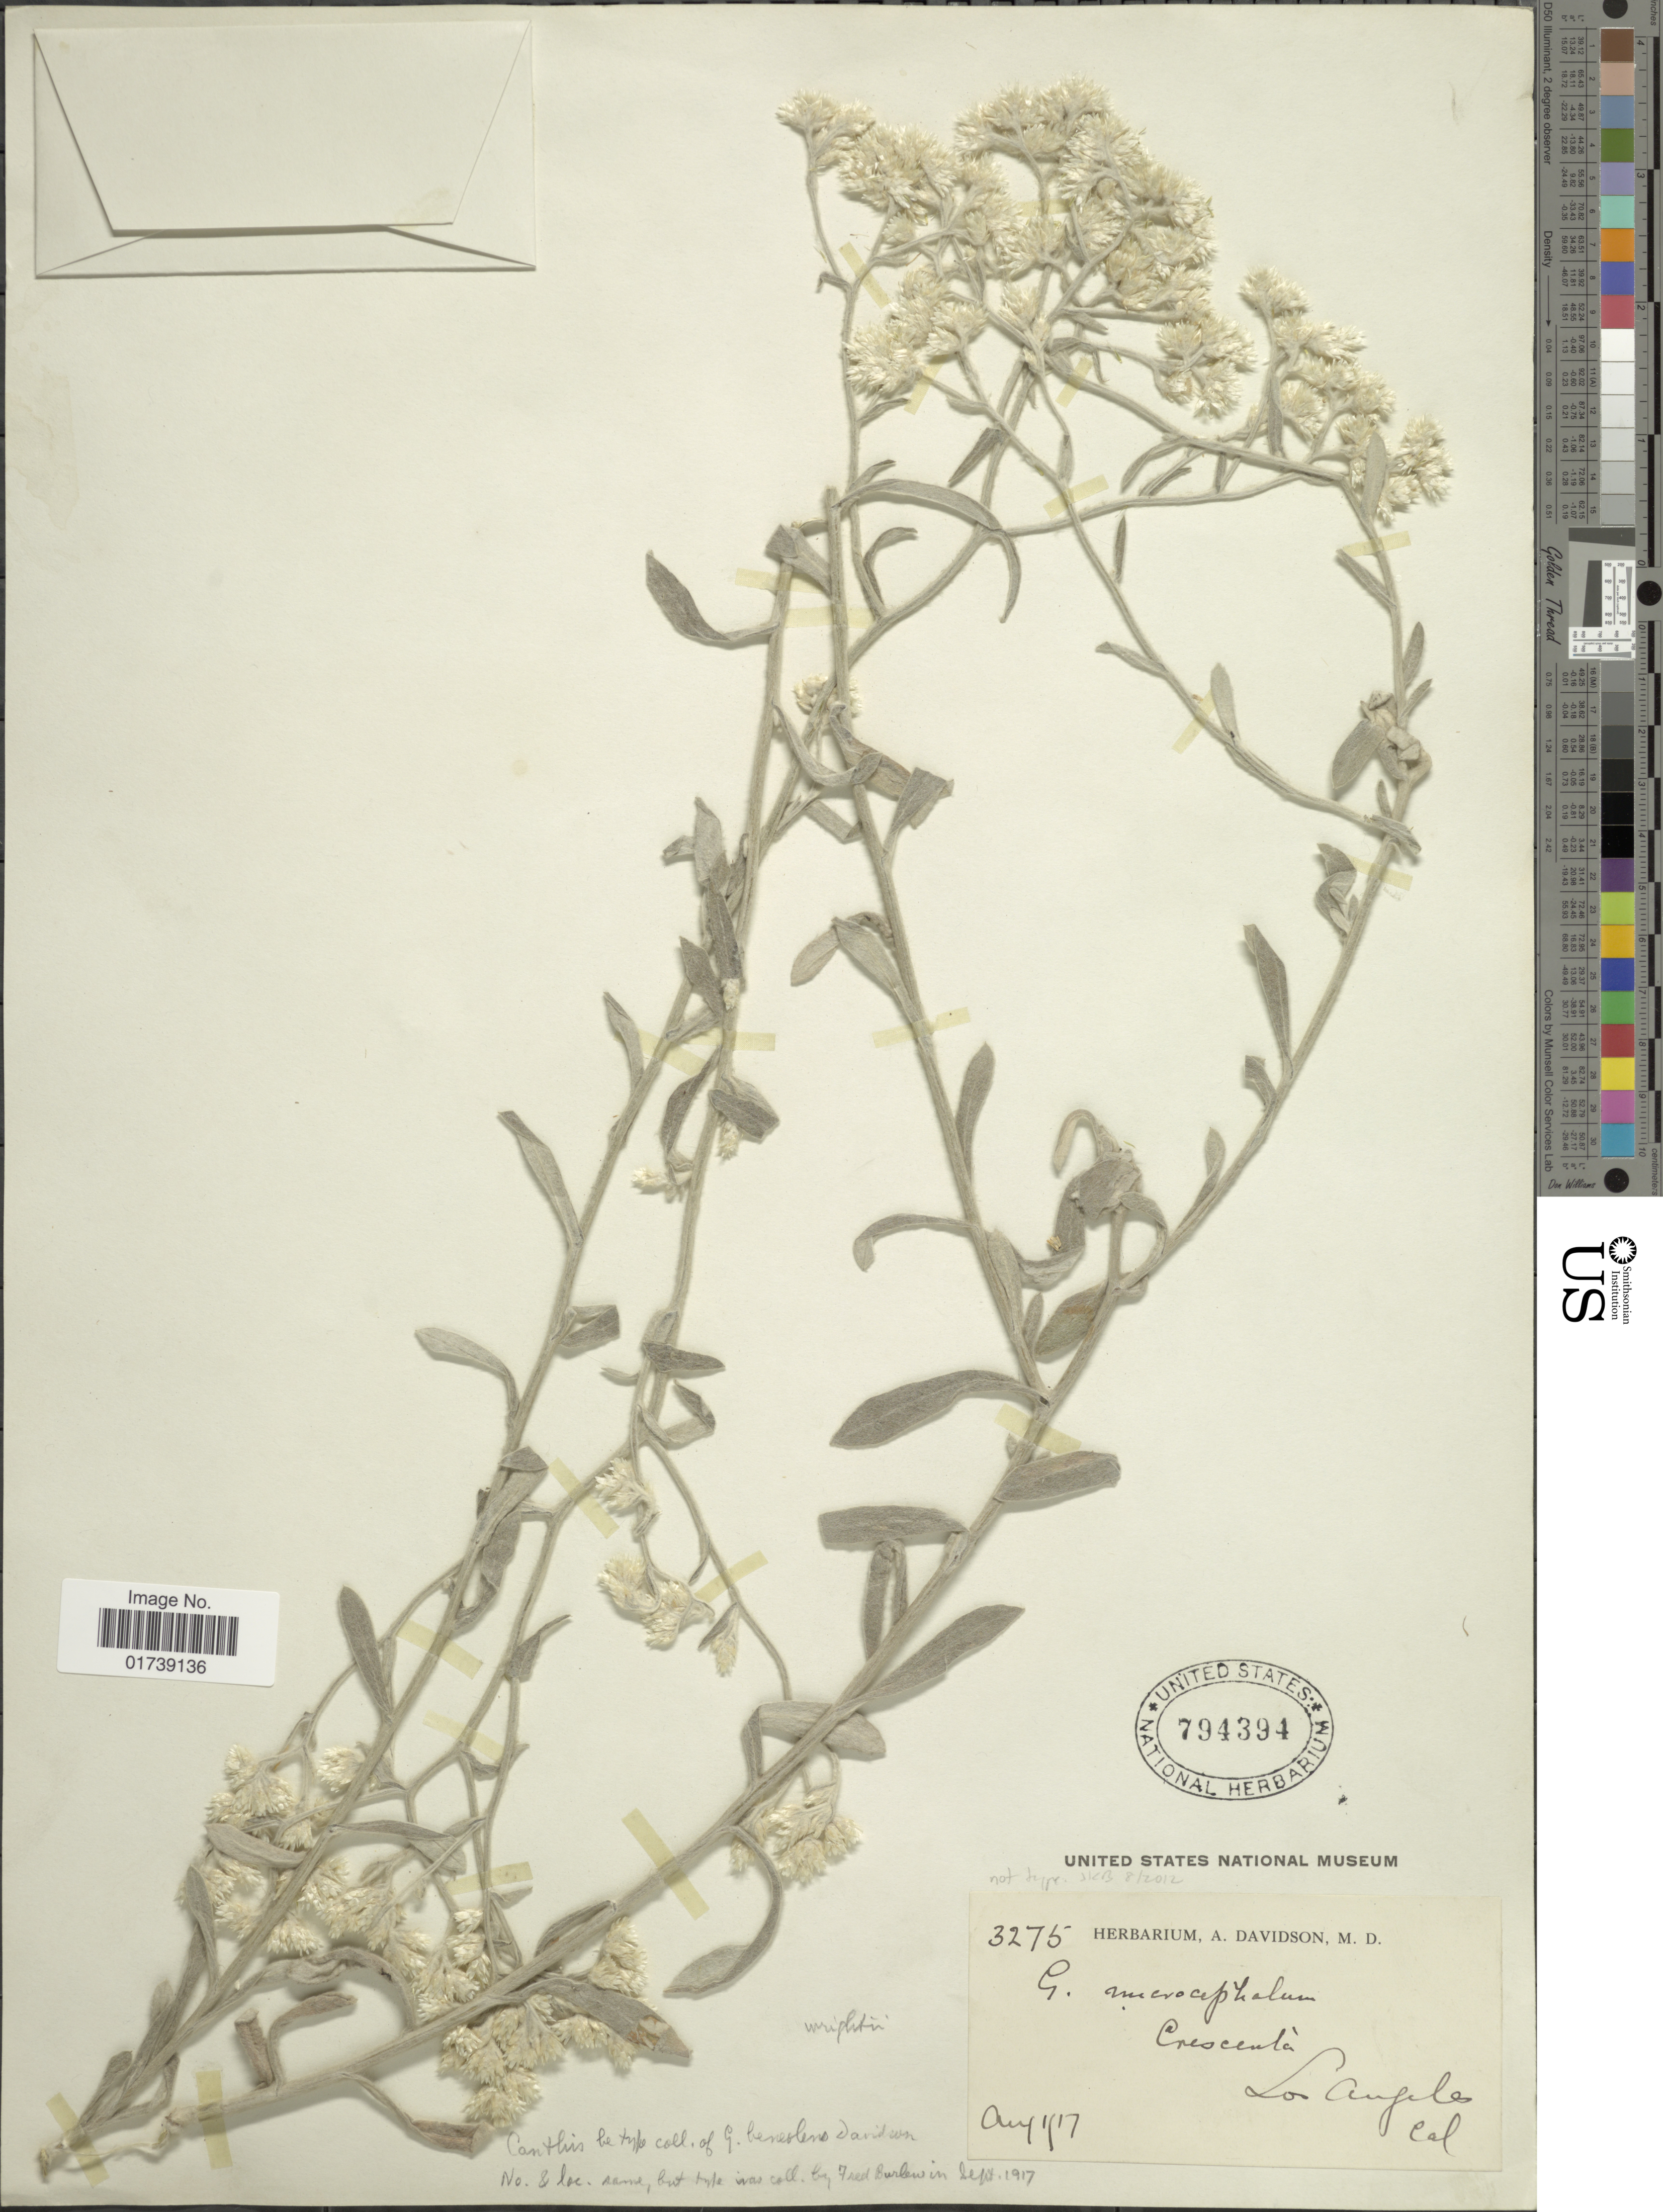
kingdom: Plantae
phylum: Tracheophyta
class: Magnoliopsida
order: Asterales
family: Asteraceae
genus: Pseudognaphalium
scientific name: Pseudognaphalium beneolens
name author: (Davidson) Anderb.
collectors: ex herb. A. Davidson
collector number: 3275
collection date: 1917-08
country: United States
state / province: California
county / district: Los Angeles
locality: Los Angeles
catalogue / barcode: US 794394